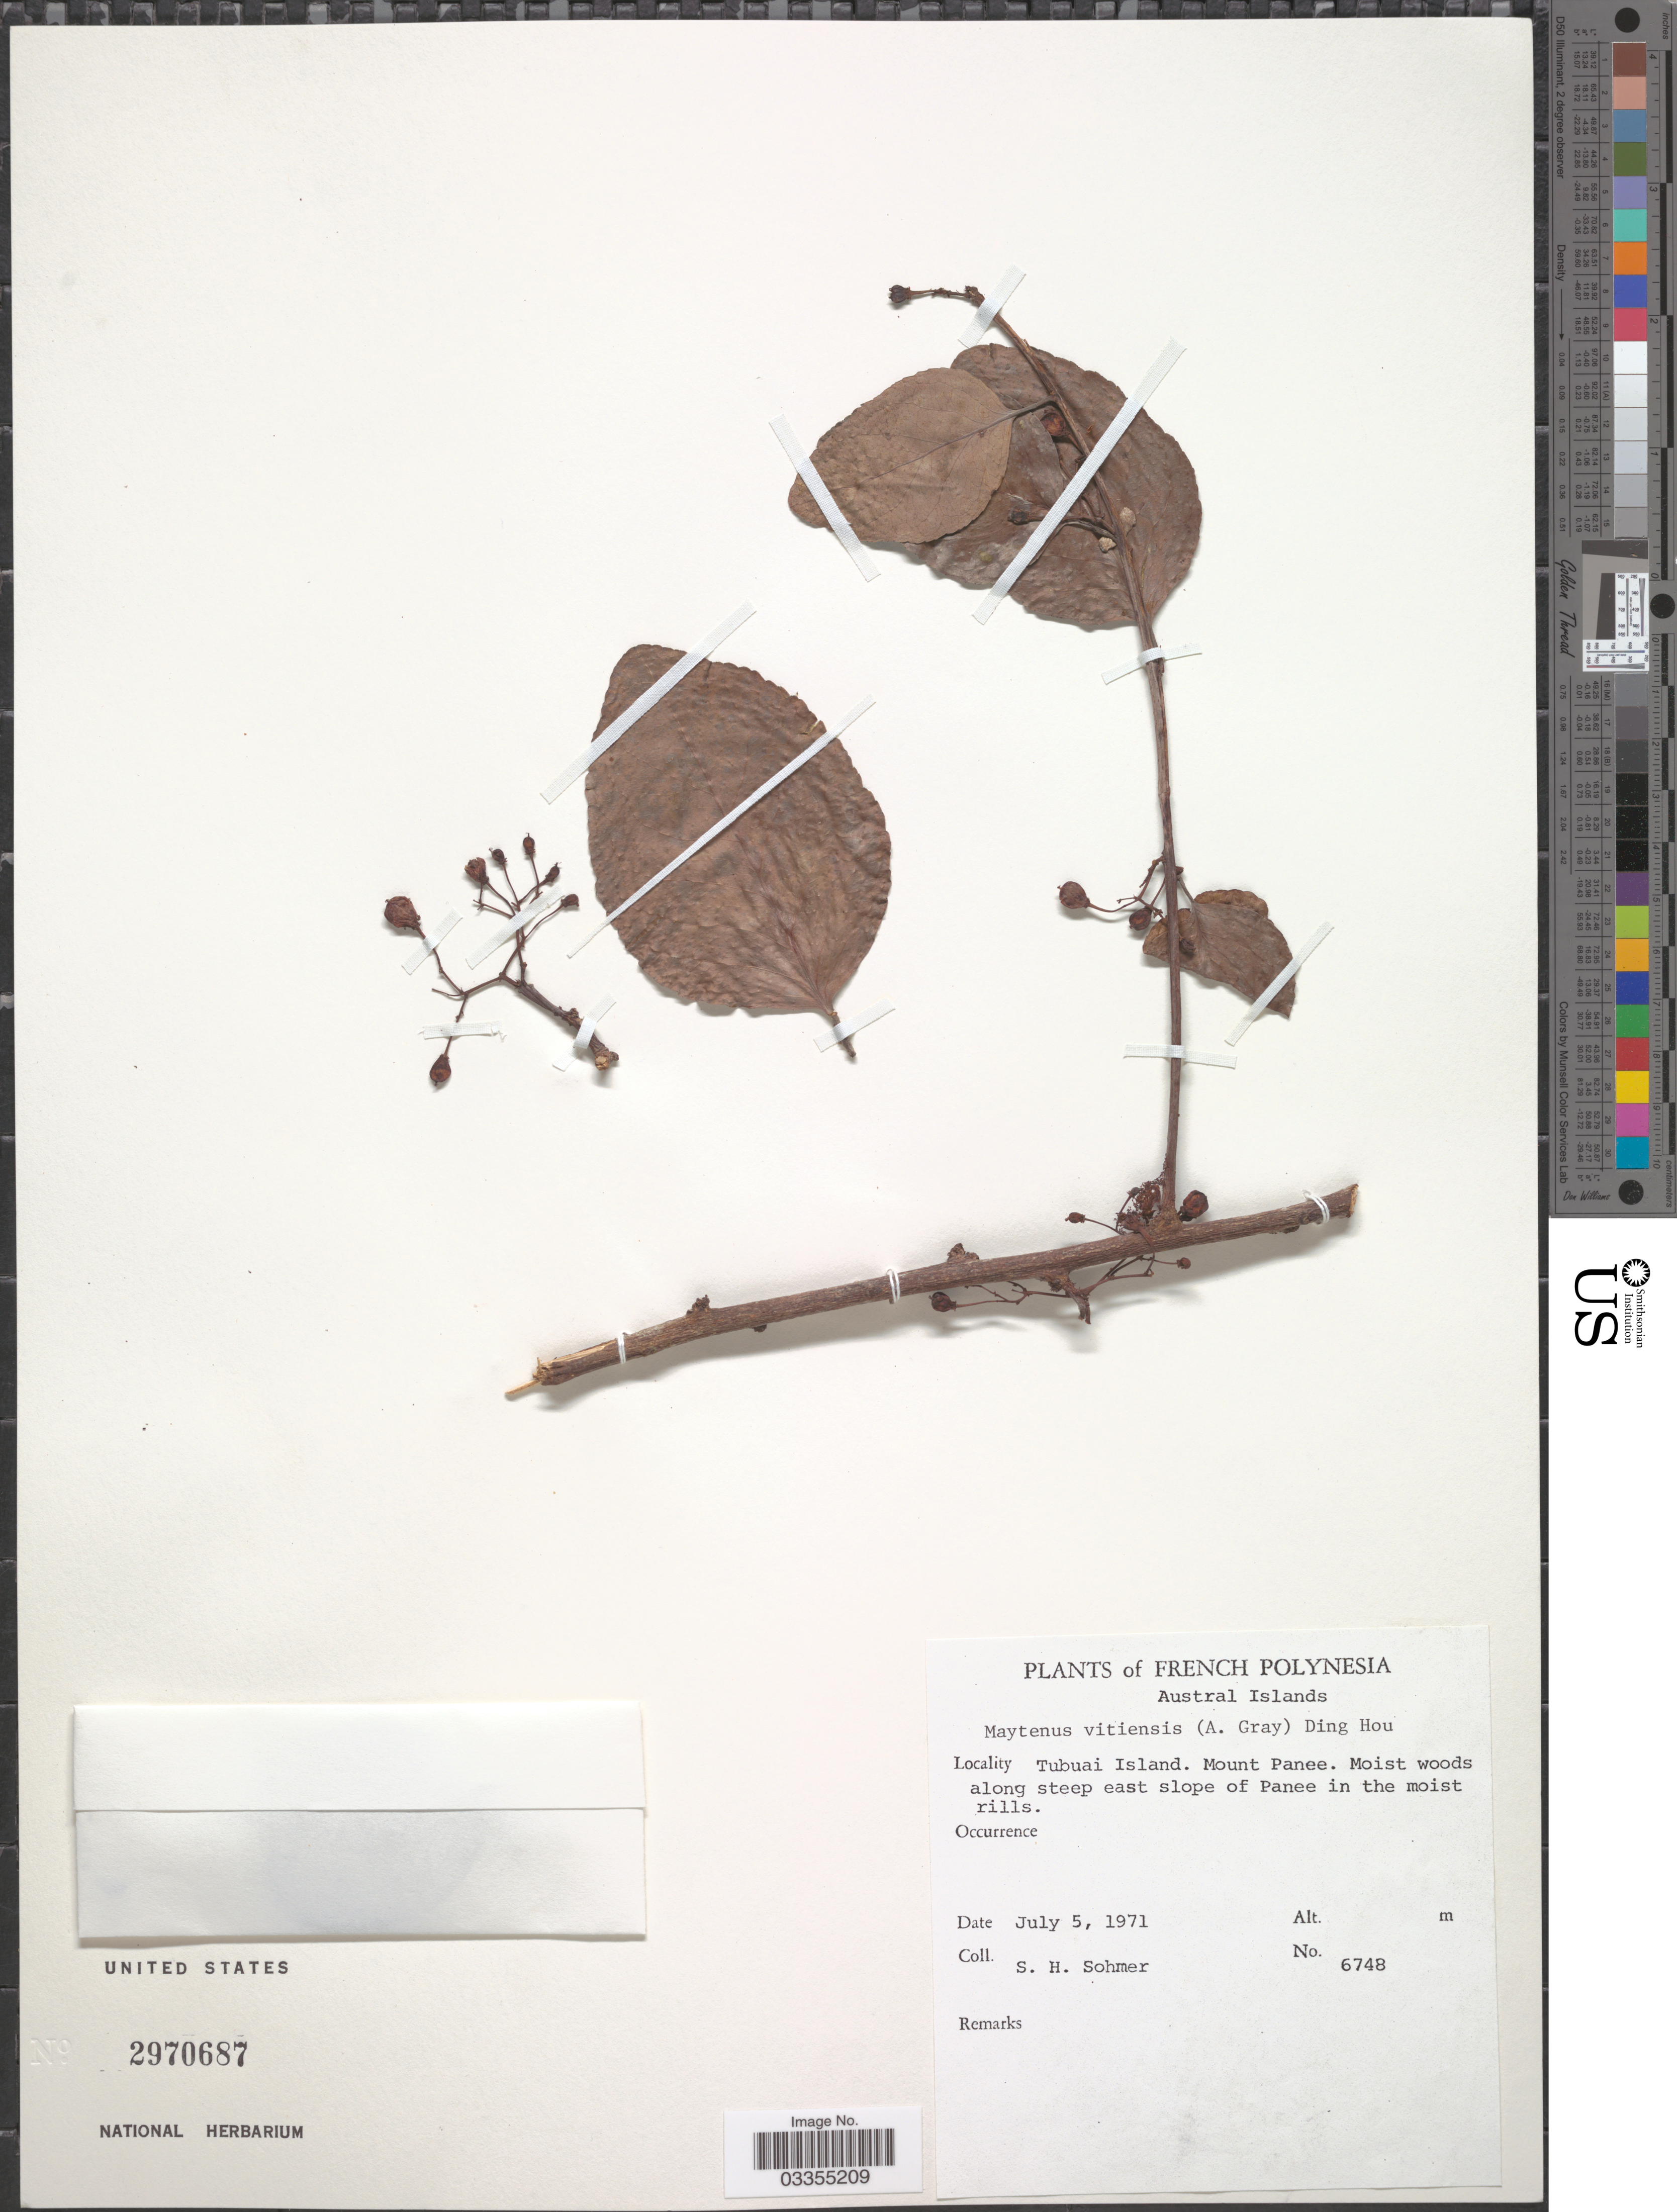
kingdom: Plantae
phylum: Tracheophyta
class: Magnoliopsida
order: Celastrales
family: Celastraceae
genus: Gymnosporia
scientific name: Gymnosporia vitiensis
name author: Seem.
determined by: Wagner, W. L., (BOT), Smithsonian Institution - National Museum of Natural History (UNITED STATES)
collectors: S. H. Sohmer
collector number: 6748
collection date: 1971-07-05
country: French Polynesia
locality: Austral Islands. Tubuai Island. Mount Panee. Moist woods along steep east slope of Panee in the moist rills.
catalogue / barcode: US 2970687